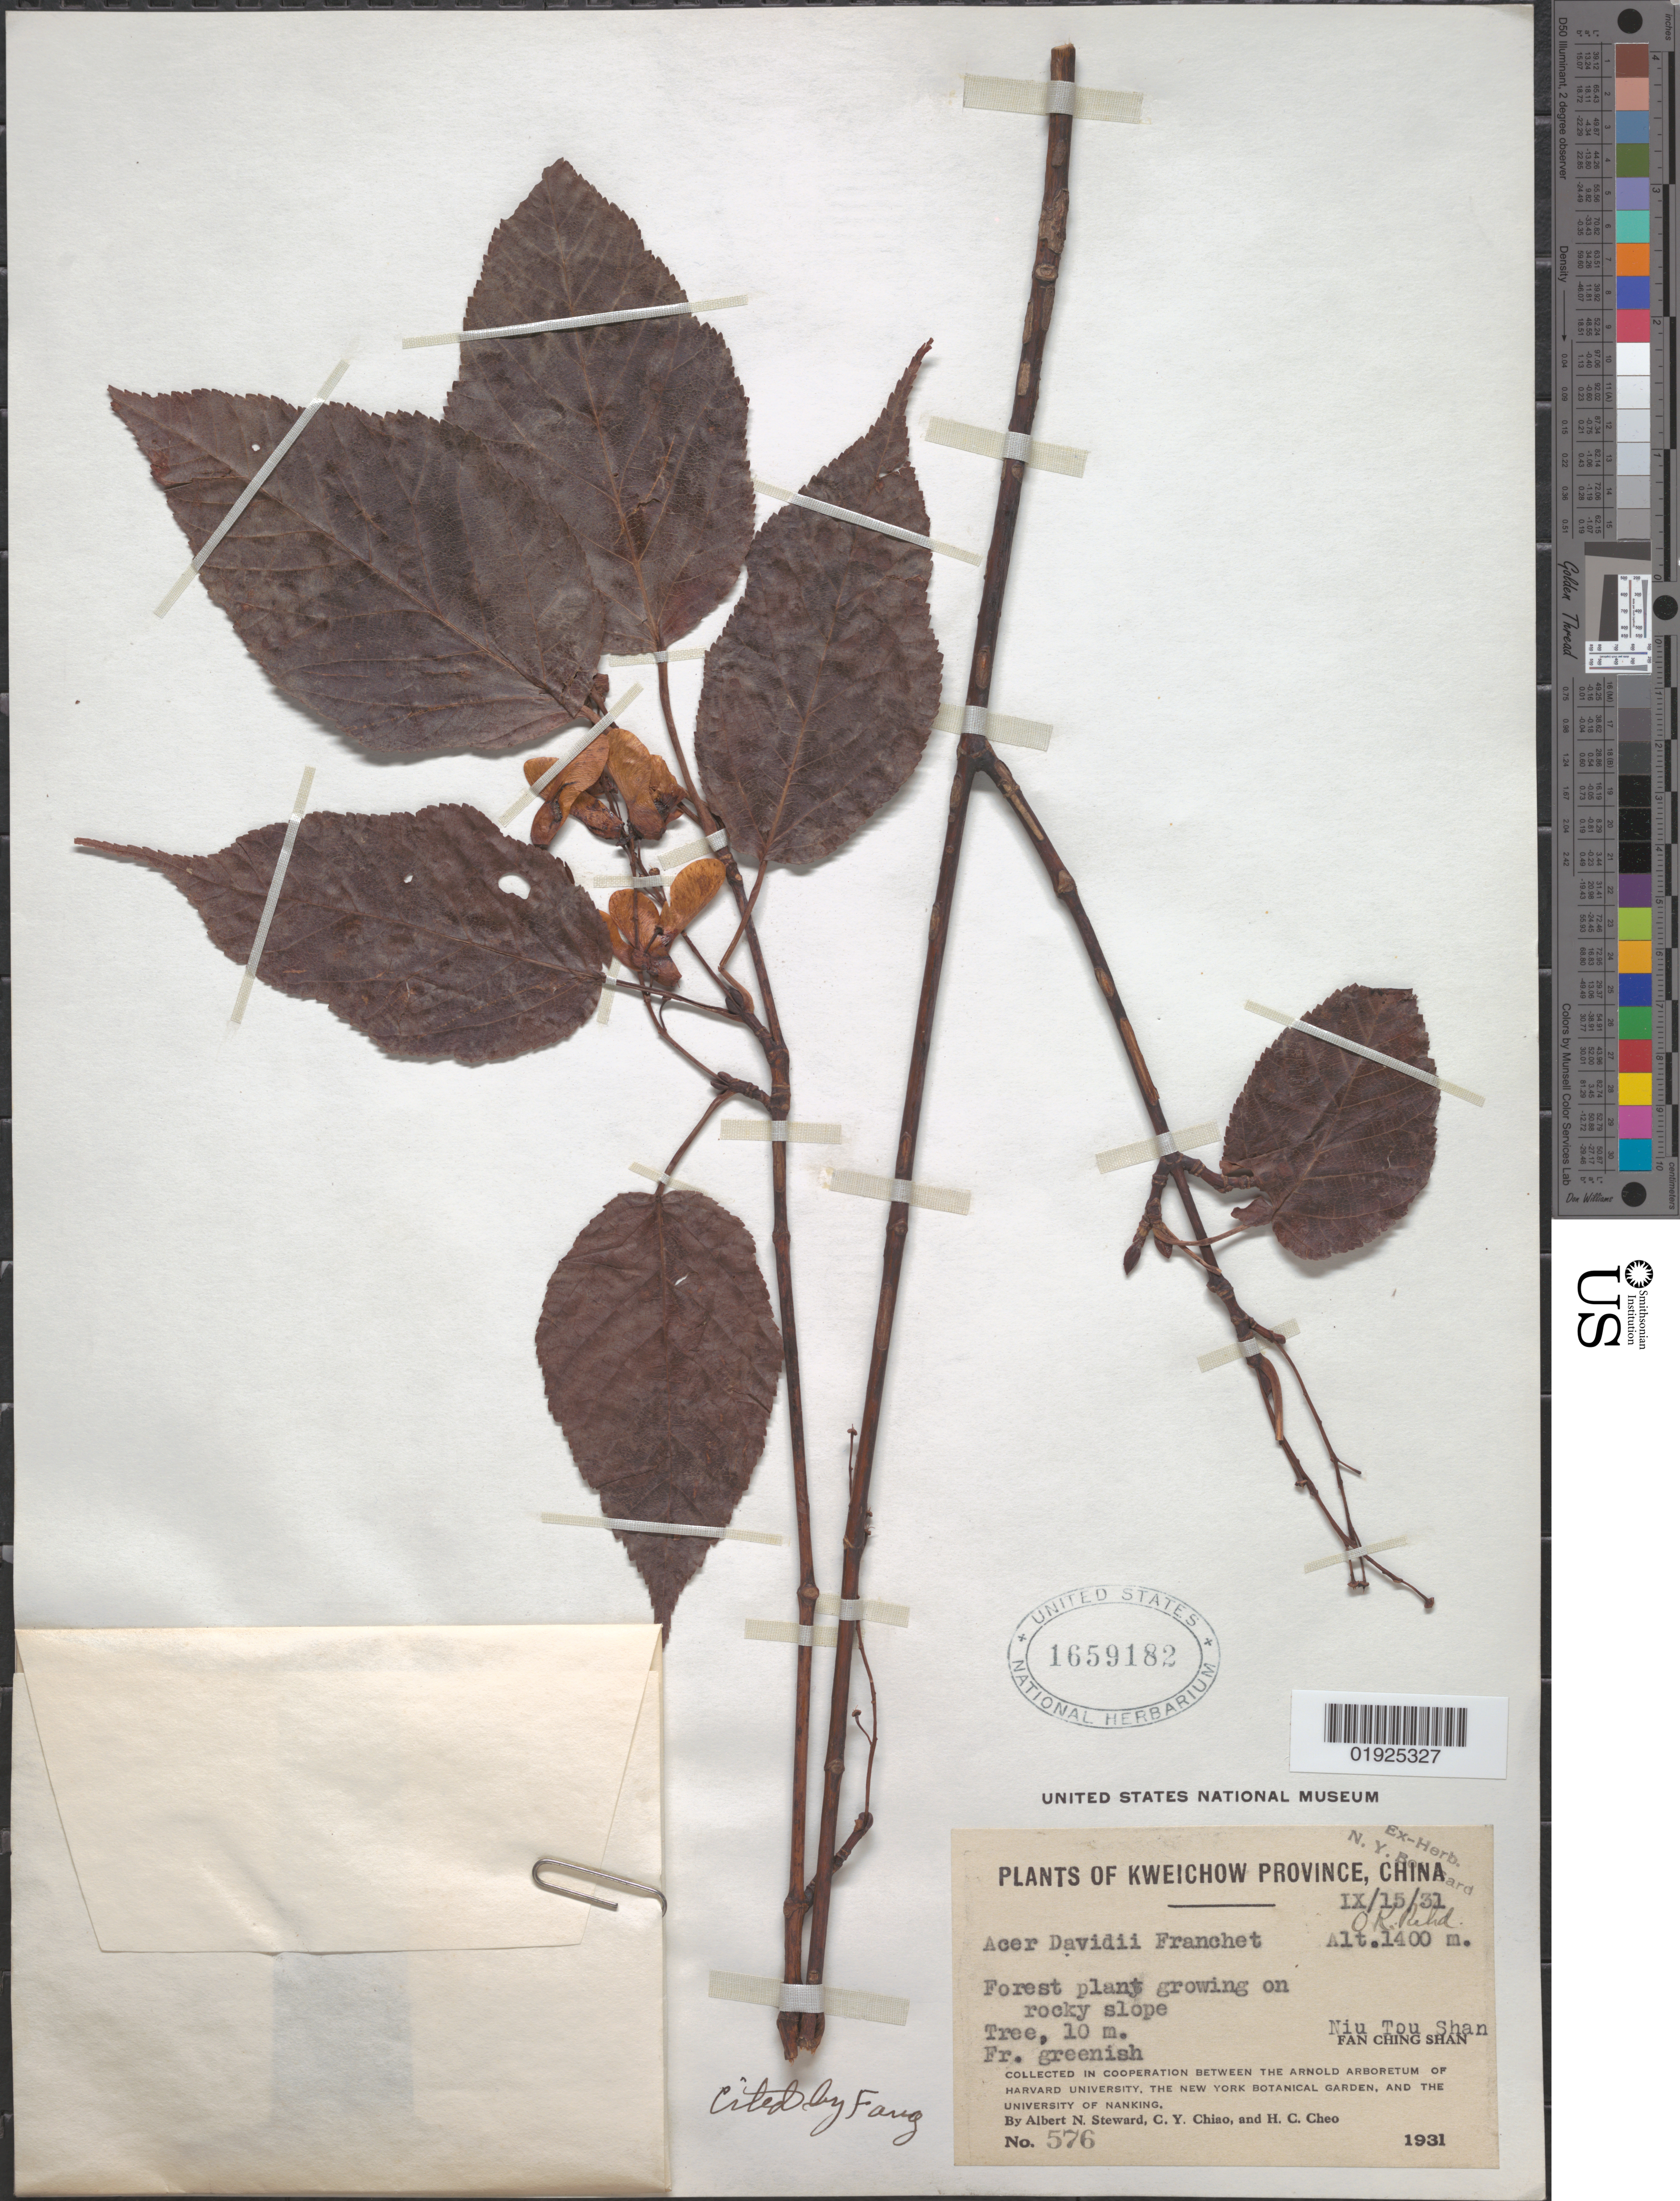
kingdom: Plantae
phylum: Tracheophyta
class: Magnoliopsida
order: Sapindales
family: Sapindaceae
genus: Acer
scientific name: Acer sikkimense subsp. davidii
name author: (Franch.) Wesm.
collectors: A. Steward, C. Y. Chiao & H. Cheo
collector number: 576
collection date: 1931-09-15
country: China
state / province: Guizhou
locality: Kweichow [Guizhou] Province. Niu Tou Shan, Fan Ching Shan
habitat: Forest plant growing on rocky slope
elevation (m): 1400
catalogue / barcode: US 1659182